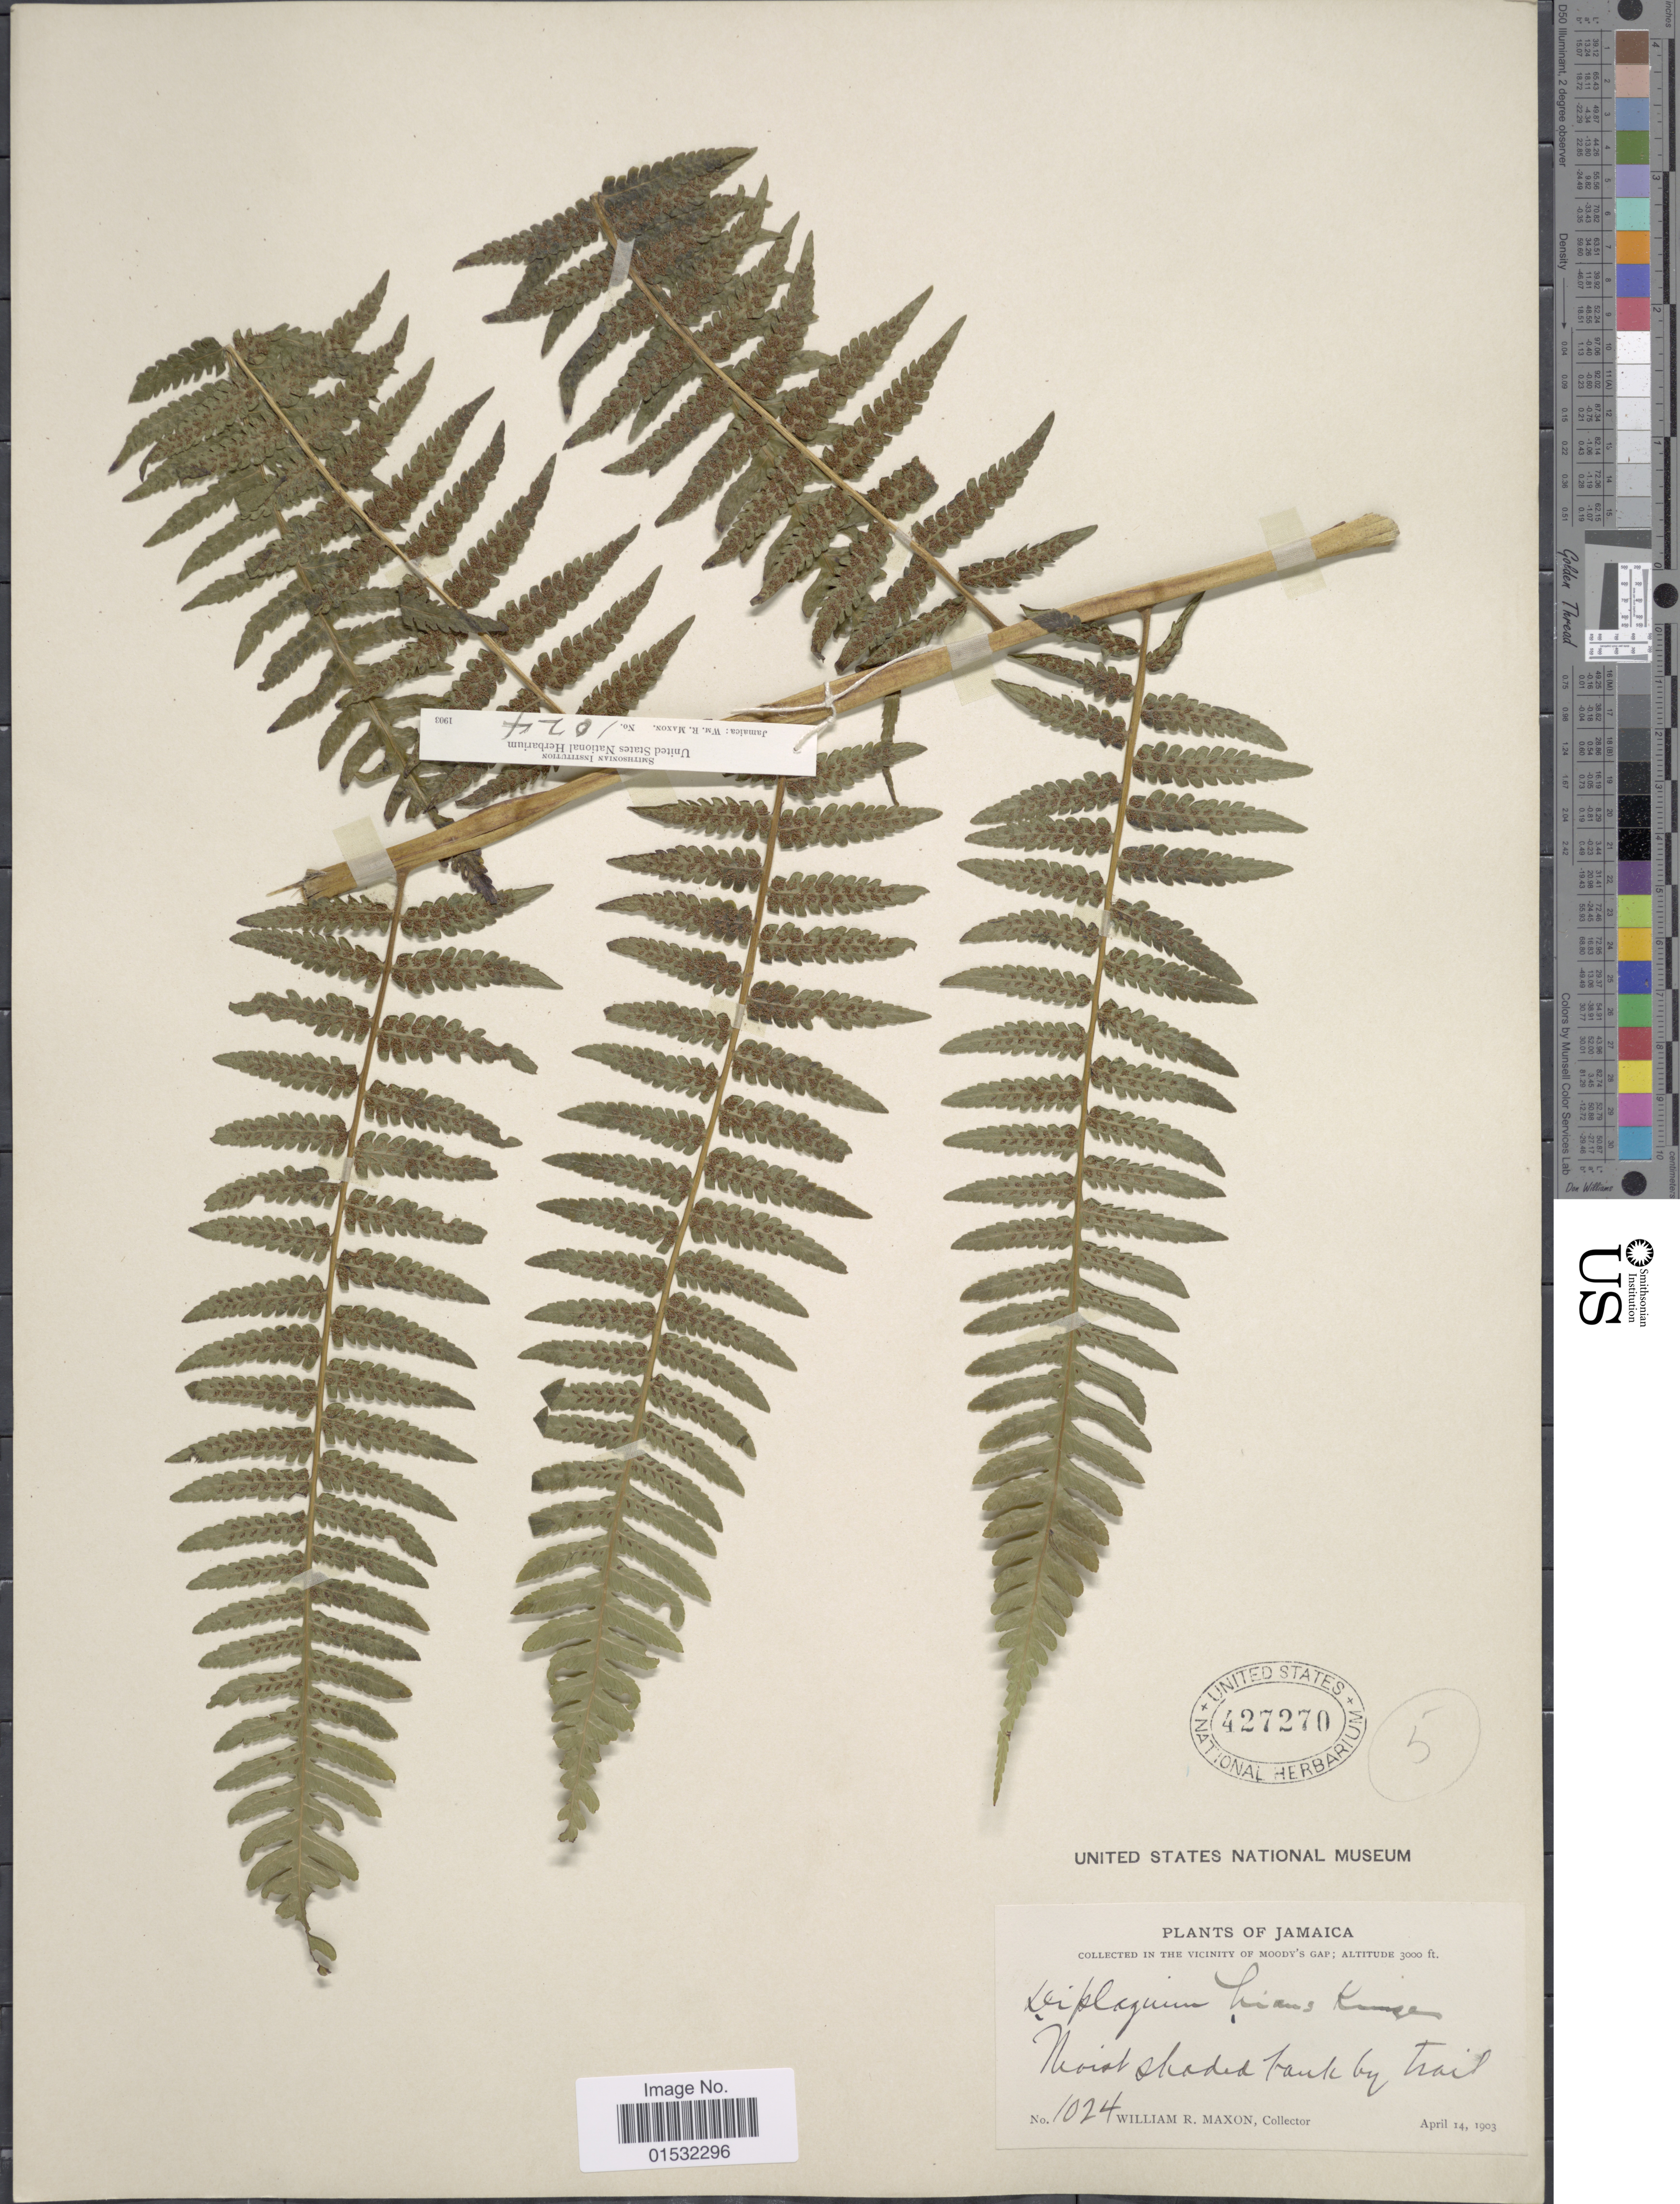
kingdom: Plantae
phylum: Tracheophyta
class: Polypodiopsida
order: Polypodiales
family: Athyriaceae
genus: Diplazium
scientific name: Diplazium hians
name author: Kunze ex Klotzsch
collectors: W. R. Maxon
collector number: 1024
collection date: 1903-04-14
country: Jamaica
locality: Vicinity of Moody's Gap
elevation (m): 914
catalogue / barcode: US 427270